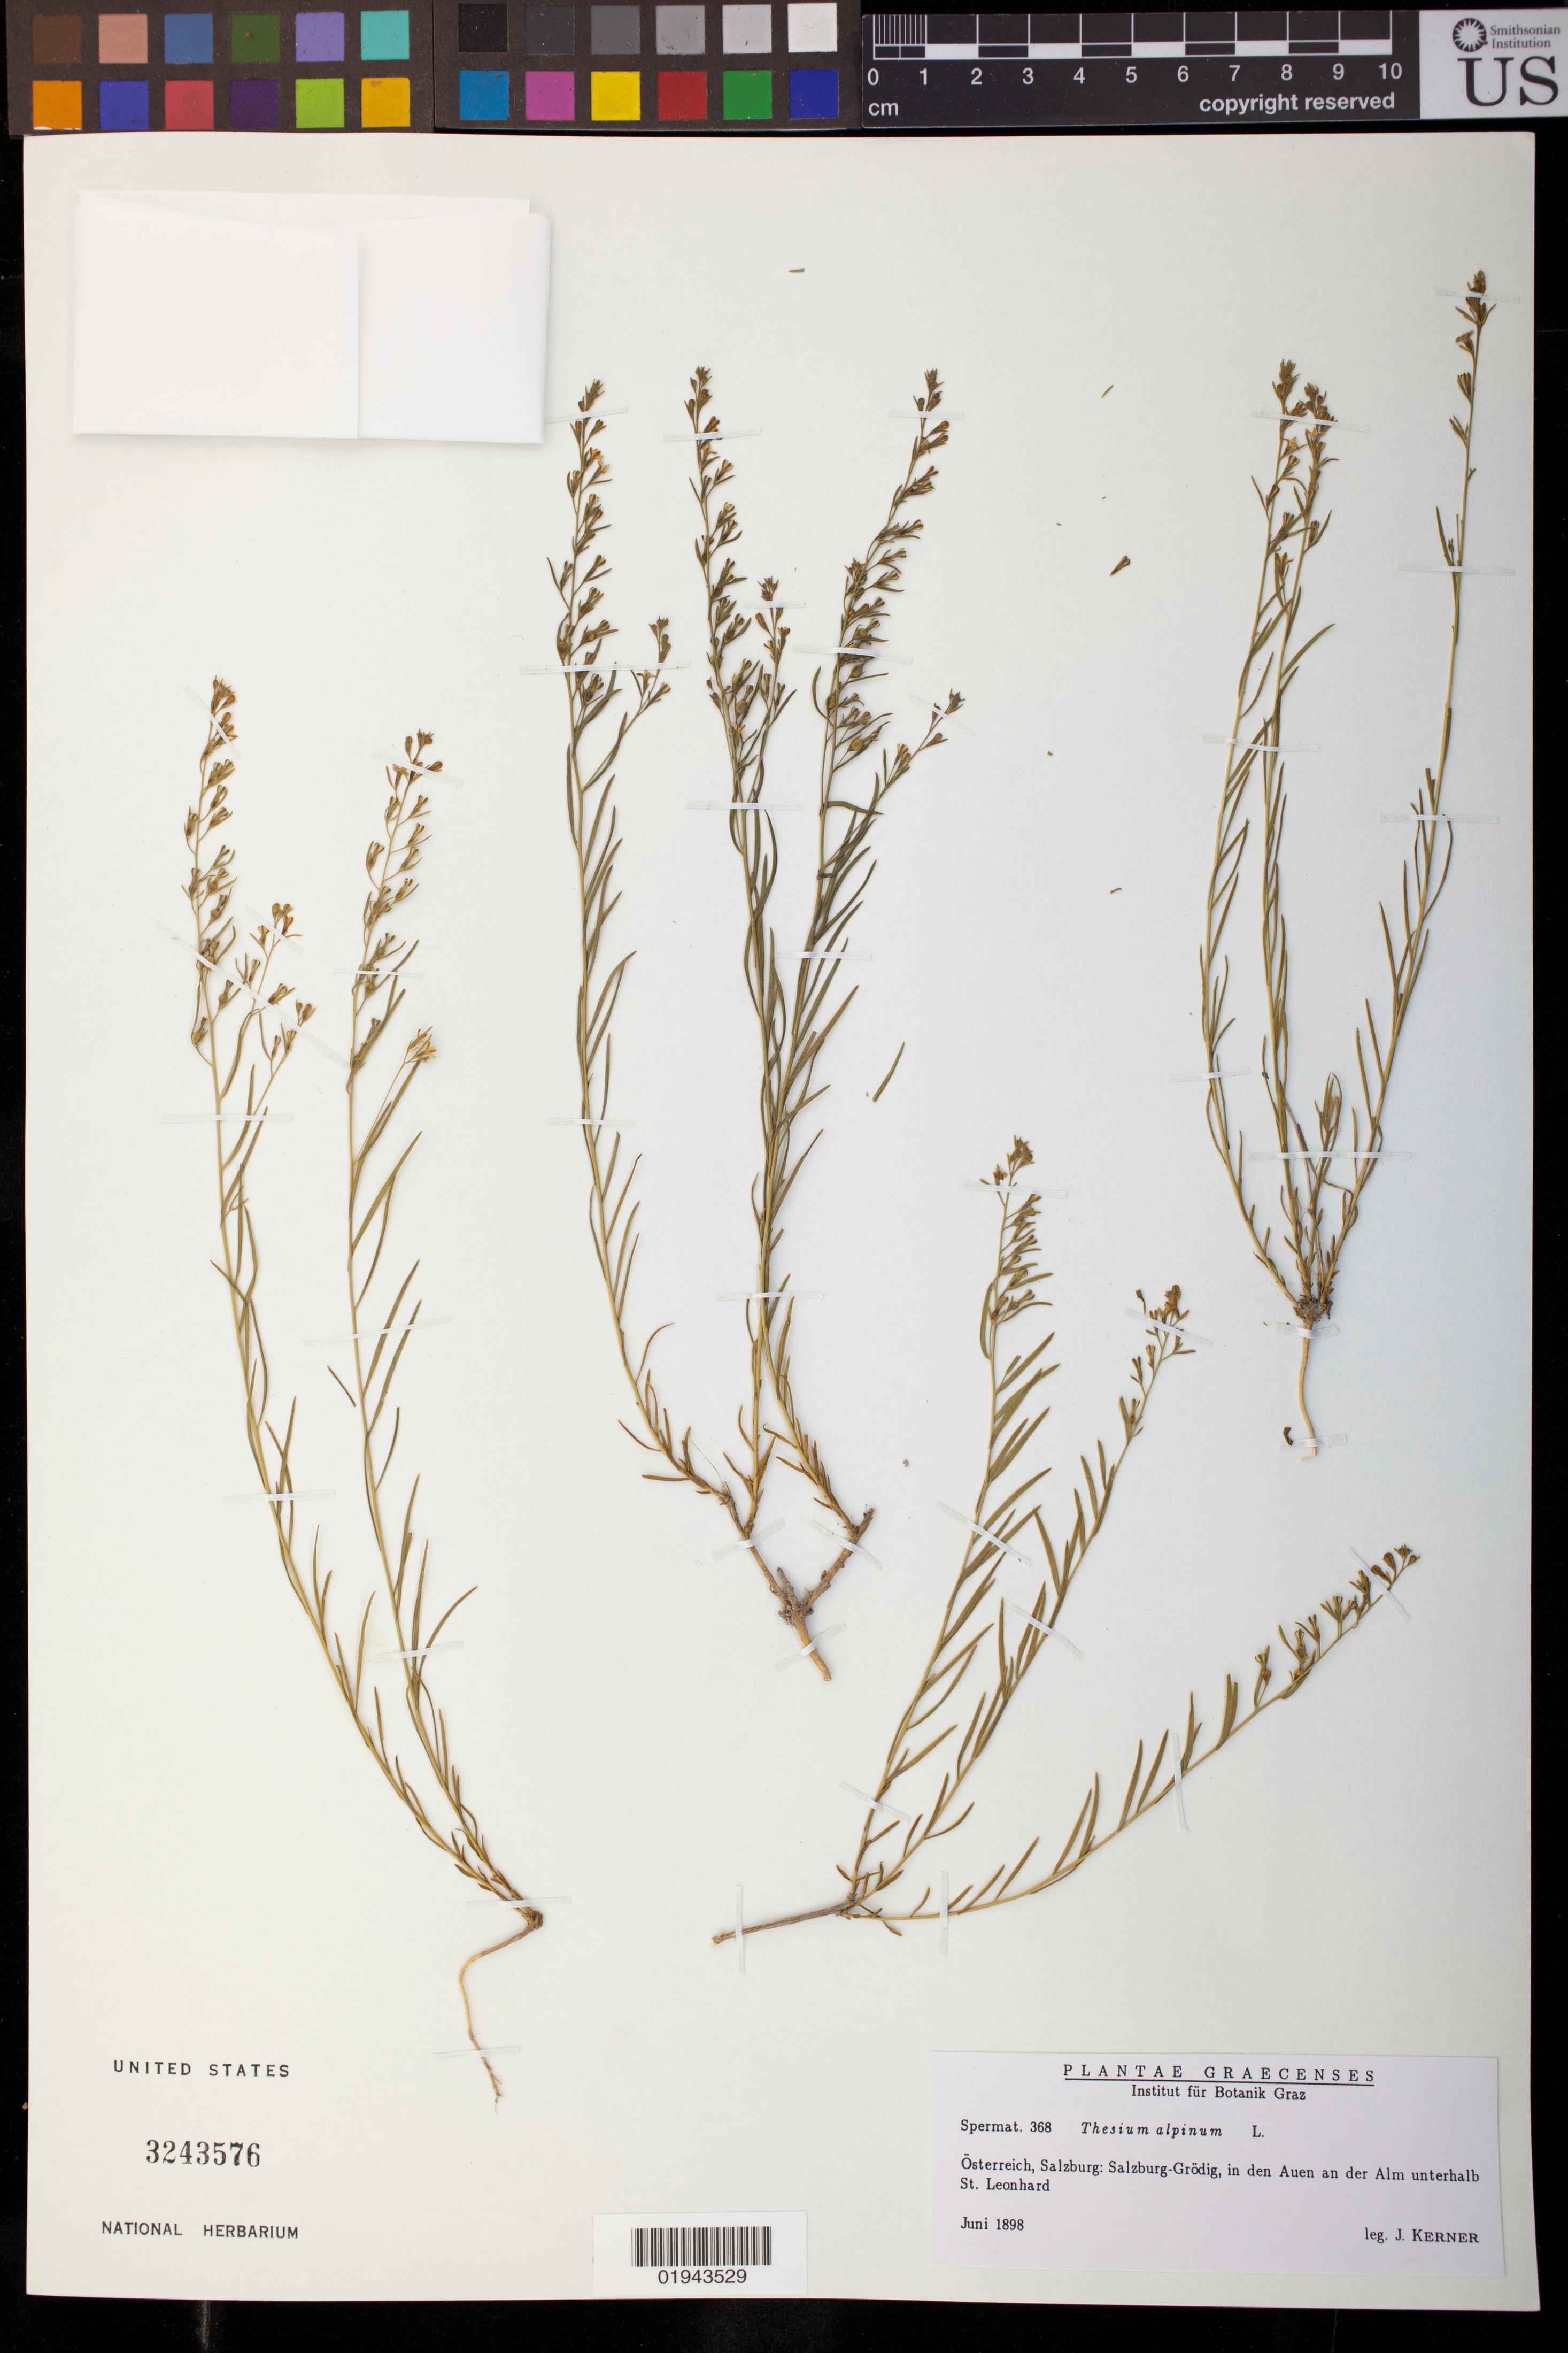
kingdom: Plantae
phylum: Tracheophyta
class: Magnoliopsida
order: Santalales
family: Thesiaceae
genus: Thesium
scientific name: Thesium alpinum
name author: L.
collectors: J. Kerner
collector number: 368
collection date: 1898-06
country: Austria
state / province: Salzburg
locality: Salzburg-Grodig, in den Auen an der Alm unterhalb St. Leonhard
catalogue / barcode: US 3243576